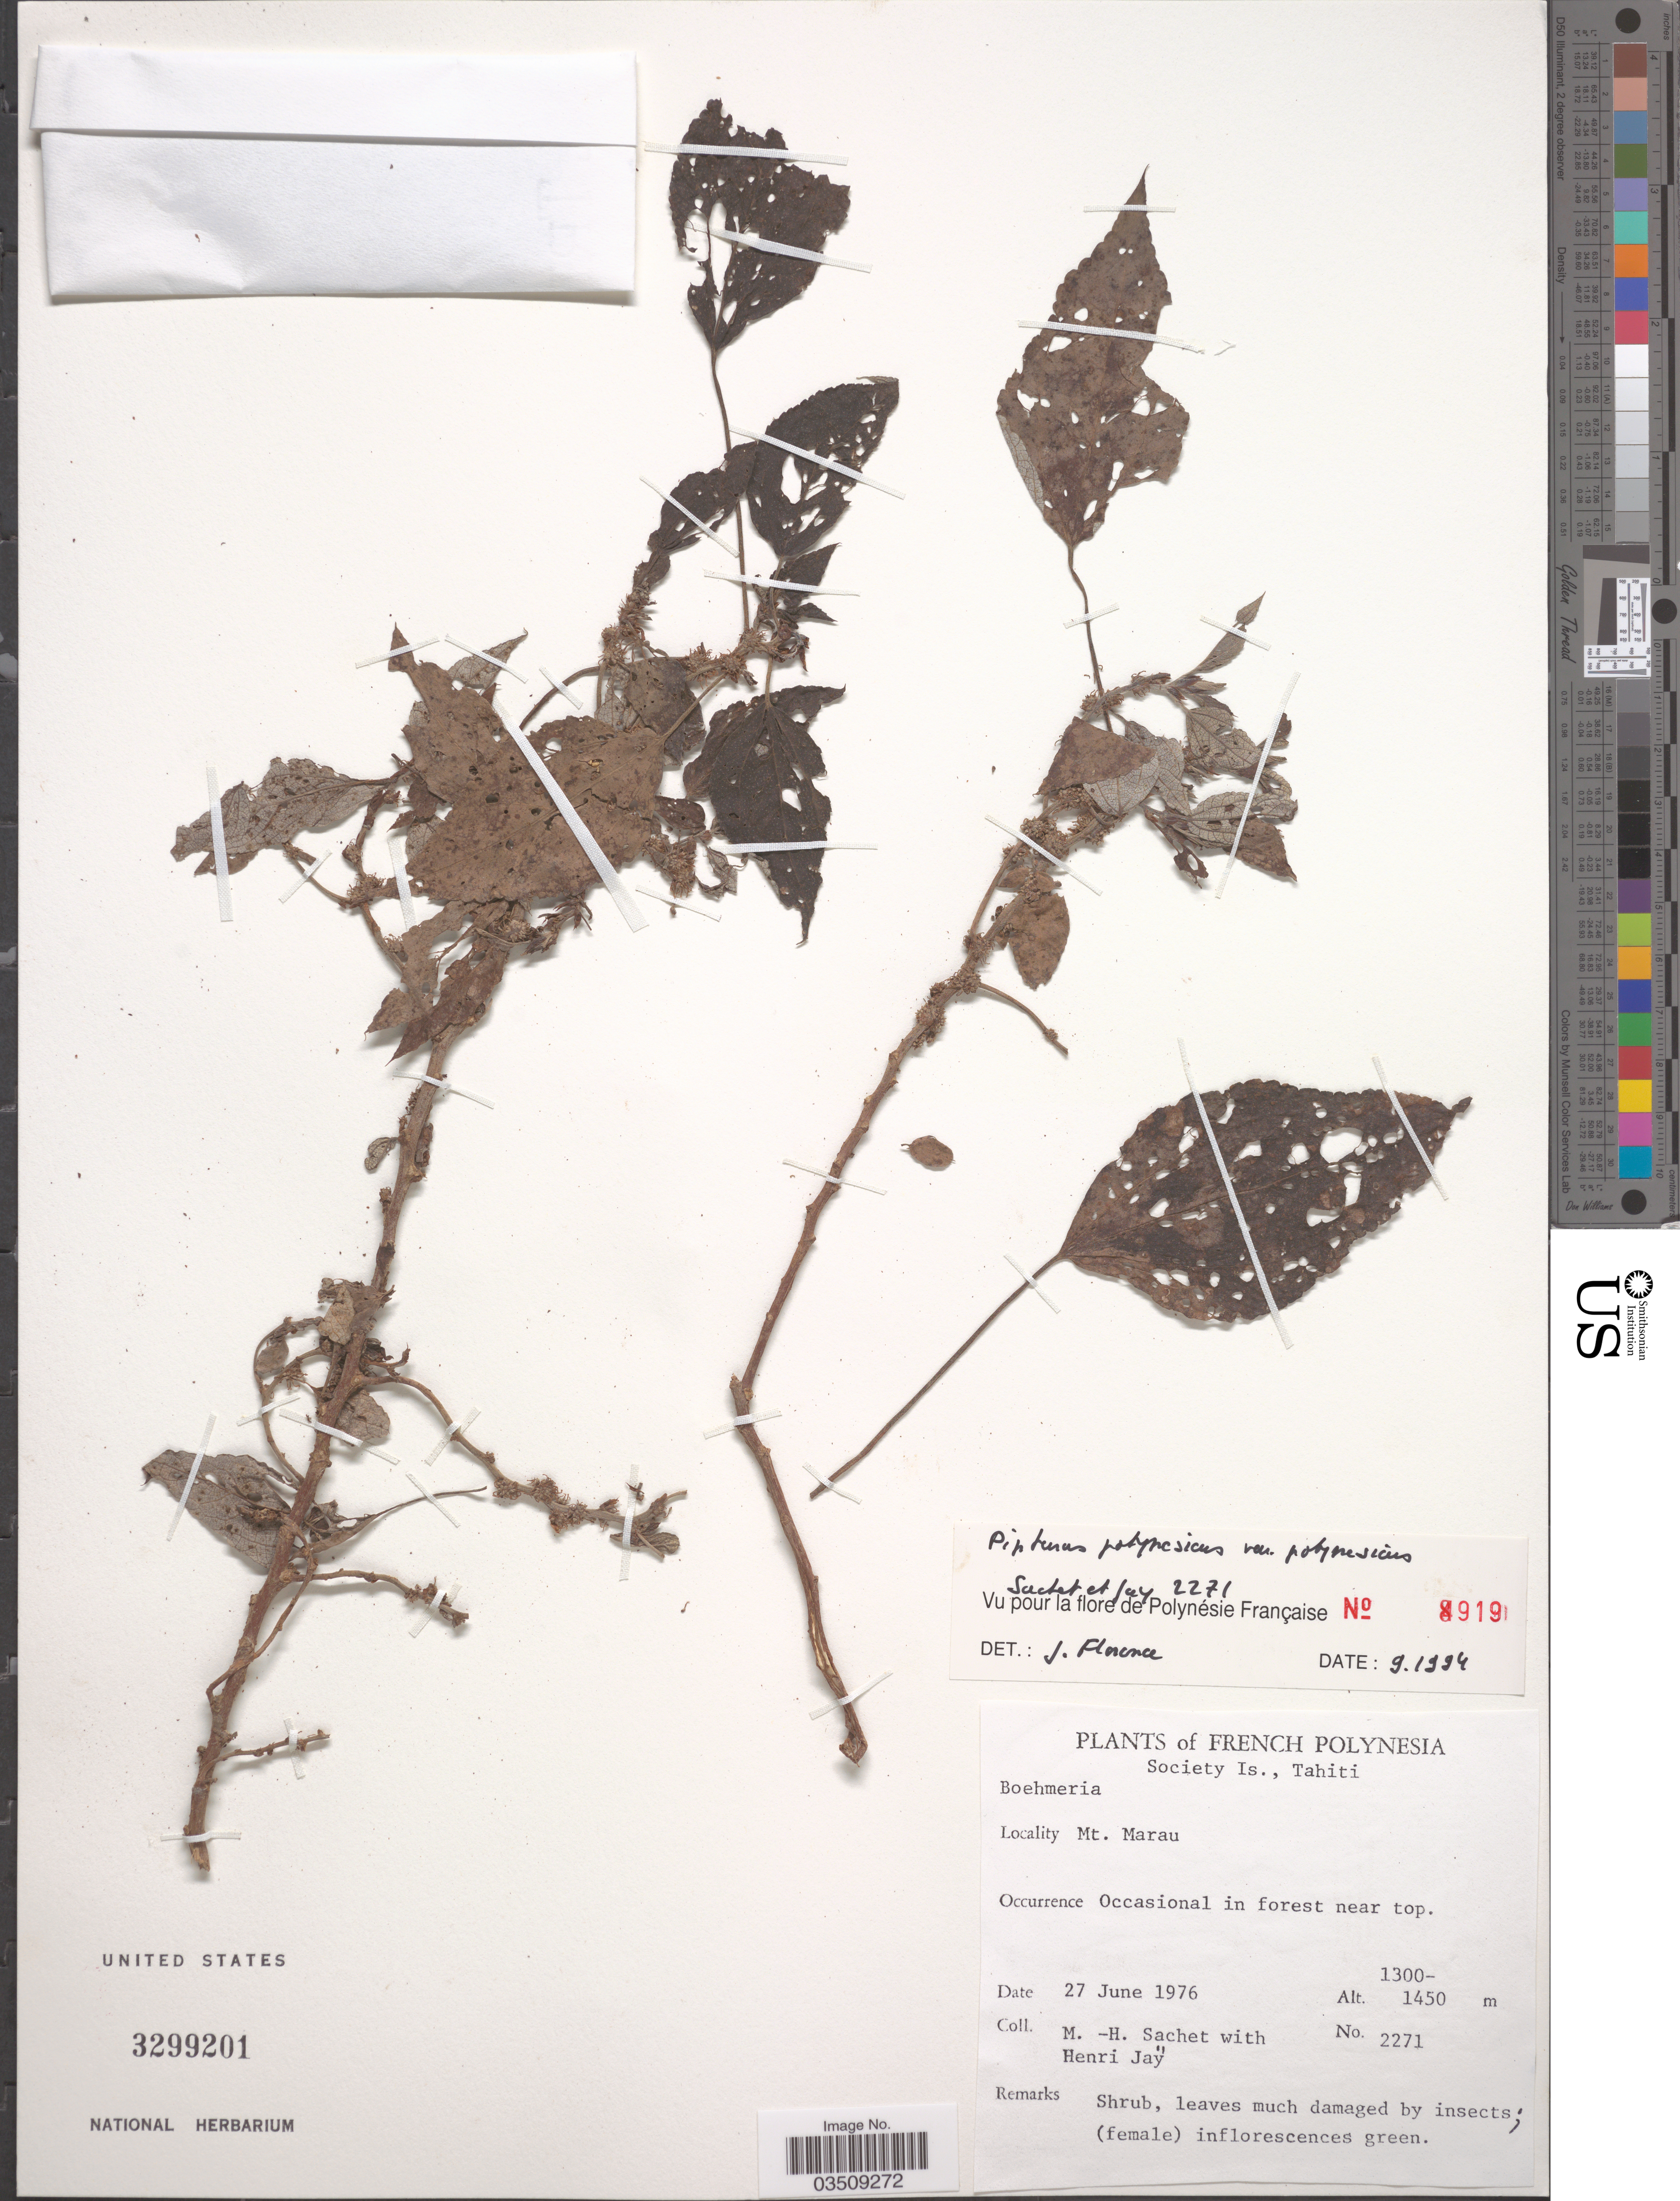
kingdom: Plantae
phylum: Tracheophyta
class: Magnoliopsida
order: Rosales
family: Urticaceae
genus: Pipturus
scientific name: Pipturus polynesicus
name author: Skottsb.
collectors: M.-H. Sachet & H. Jay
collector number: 2271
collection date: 1976-06-27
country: French Polynesia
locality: Society Is., Tahiti. Mt. Marau.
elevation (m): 1300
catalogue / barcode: US 3299201